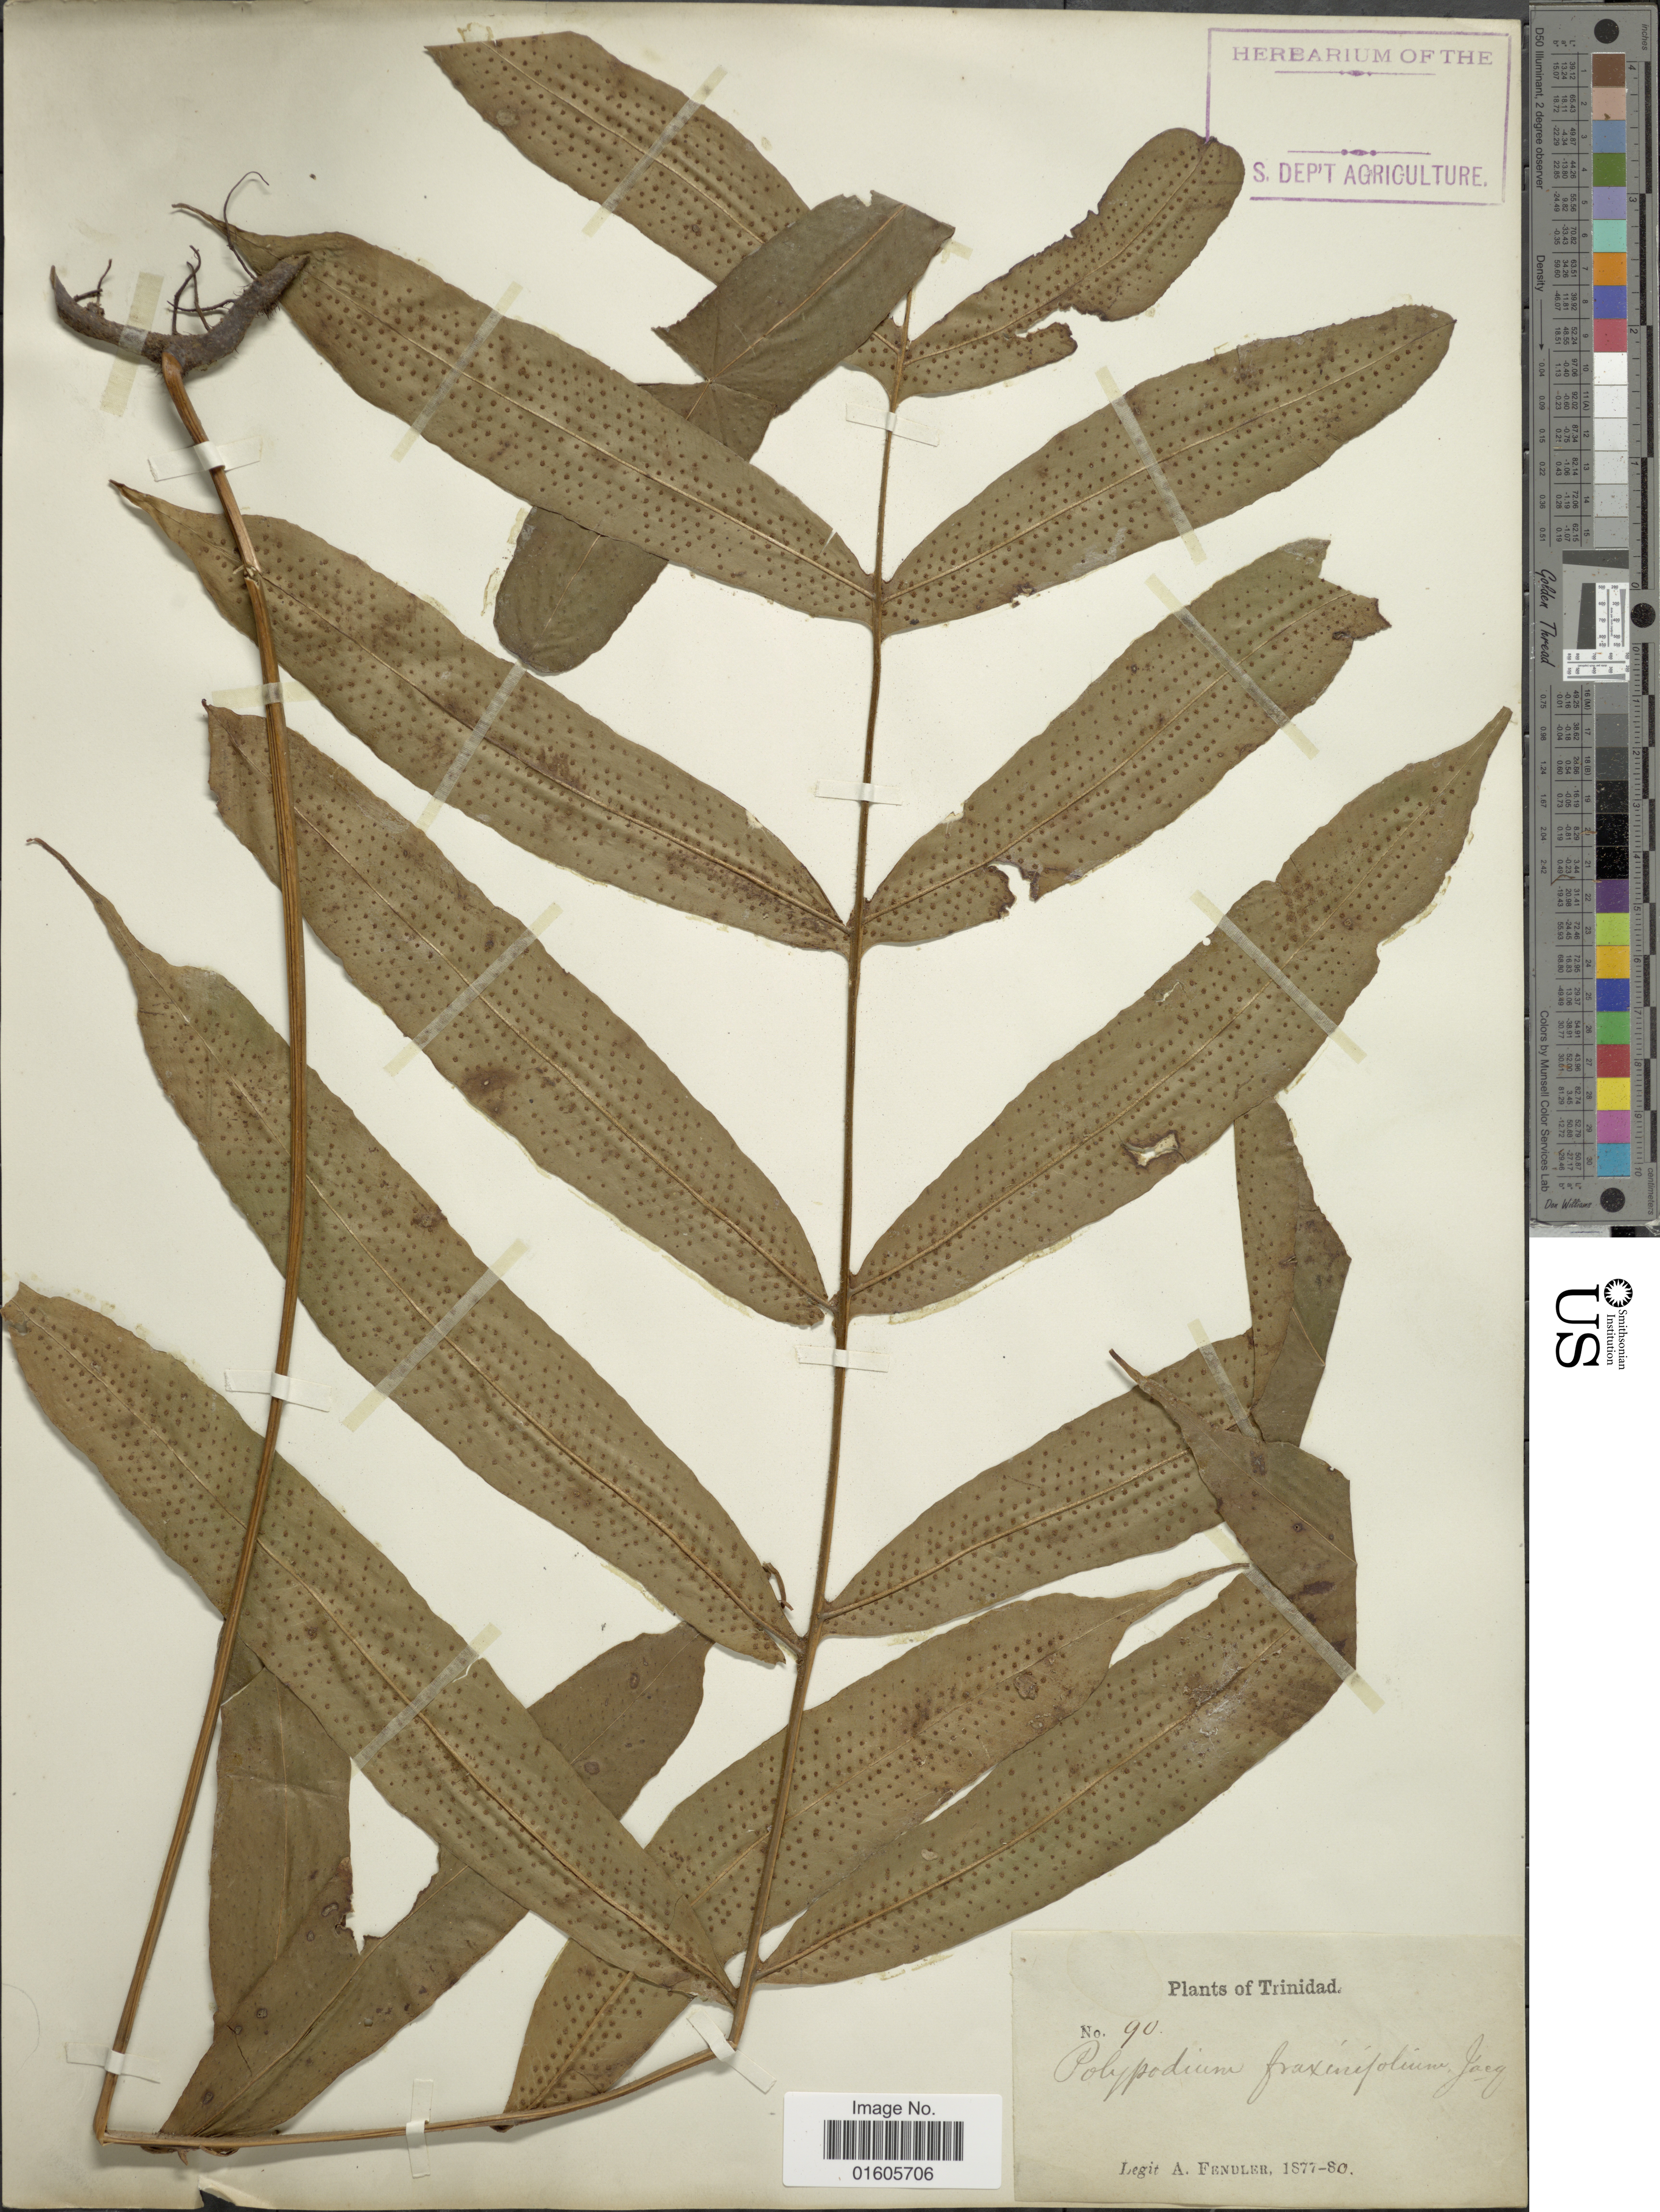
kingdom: Plantae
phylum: Tracheophyta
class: Polypodiopsida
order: Polypodiales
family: Polypodiaceae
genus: Serpocaulon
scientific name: Serpocaulon fraxinifolium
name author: (Jacq.) A.R. Sm.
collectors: A. Fendler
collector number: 90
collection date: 1877/1880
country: Trinidad and Tobago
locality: Trinidad.